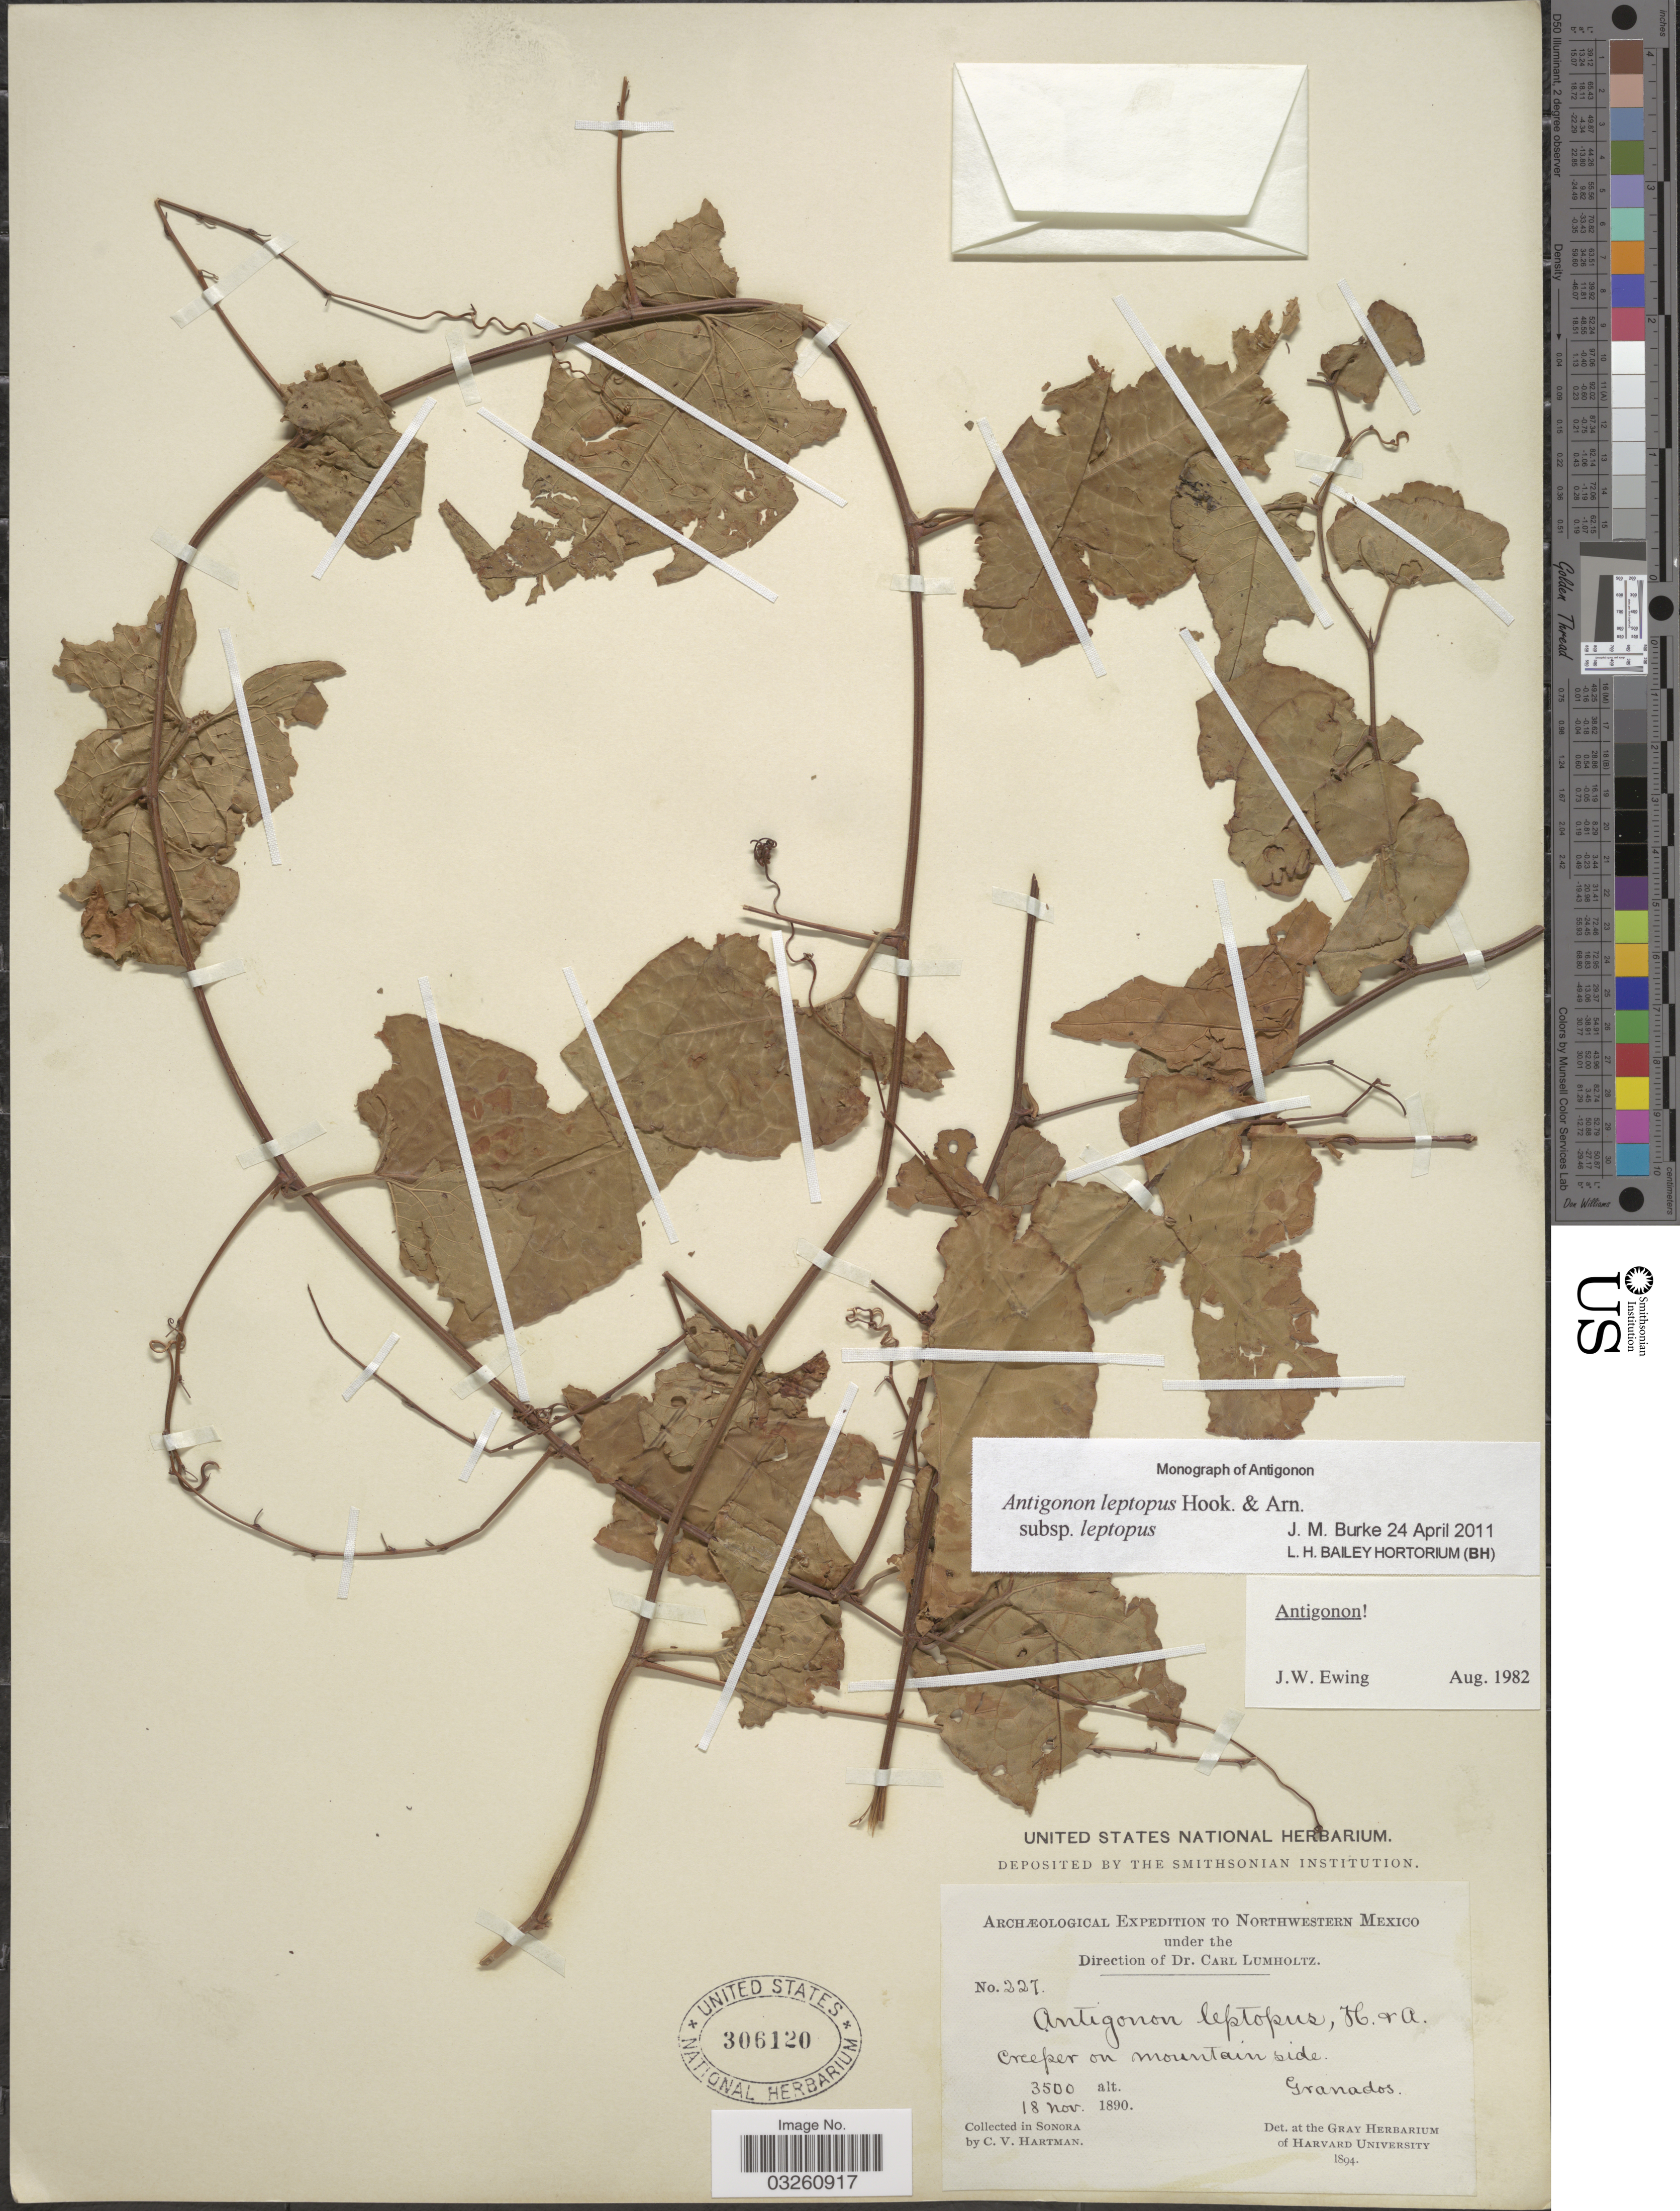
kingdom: Plantae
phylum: Tracheophyta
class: Magnoliopsida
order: Caryophyllales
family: Polygonaceae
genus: Antigonon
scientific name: Antigonon leptopus subsp. leptopus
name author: Hook. & Arn.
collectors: C. V. Hartman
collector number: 227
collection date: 1890-11-18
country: Mexico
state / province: Sonora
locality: Northwestern Mexico. Granados.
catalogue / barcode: US 306120